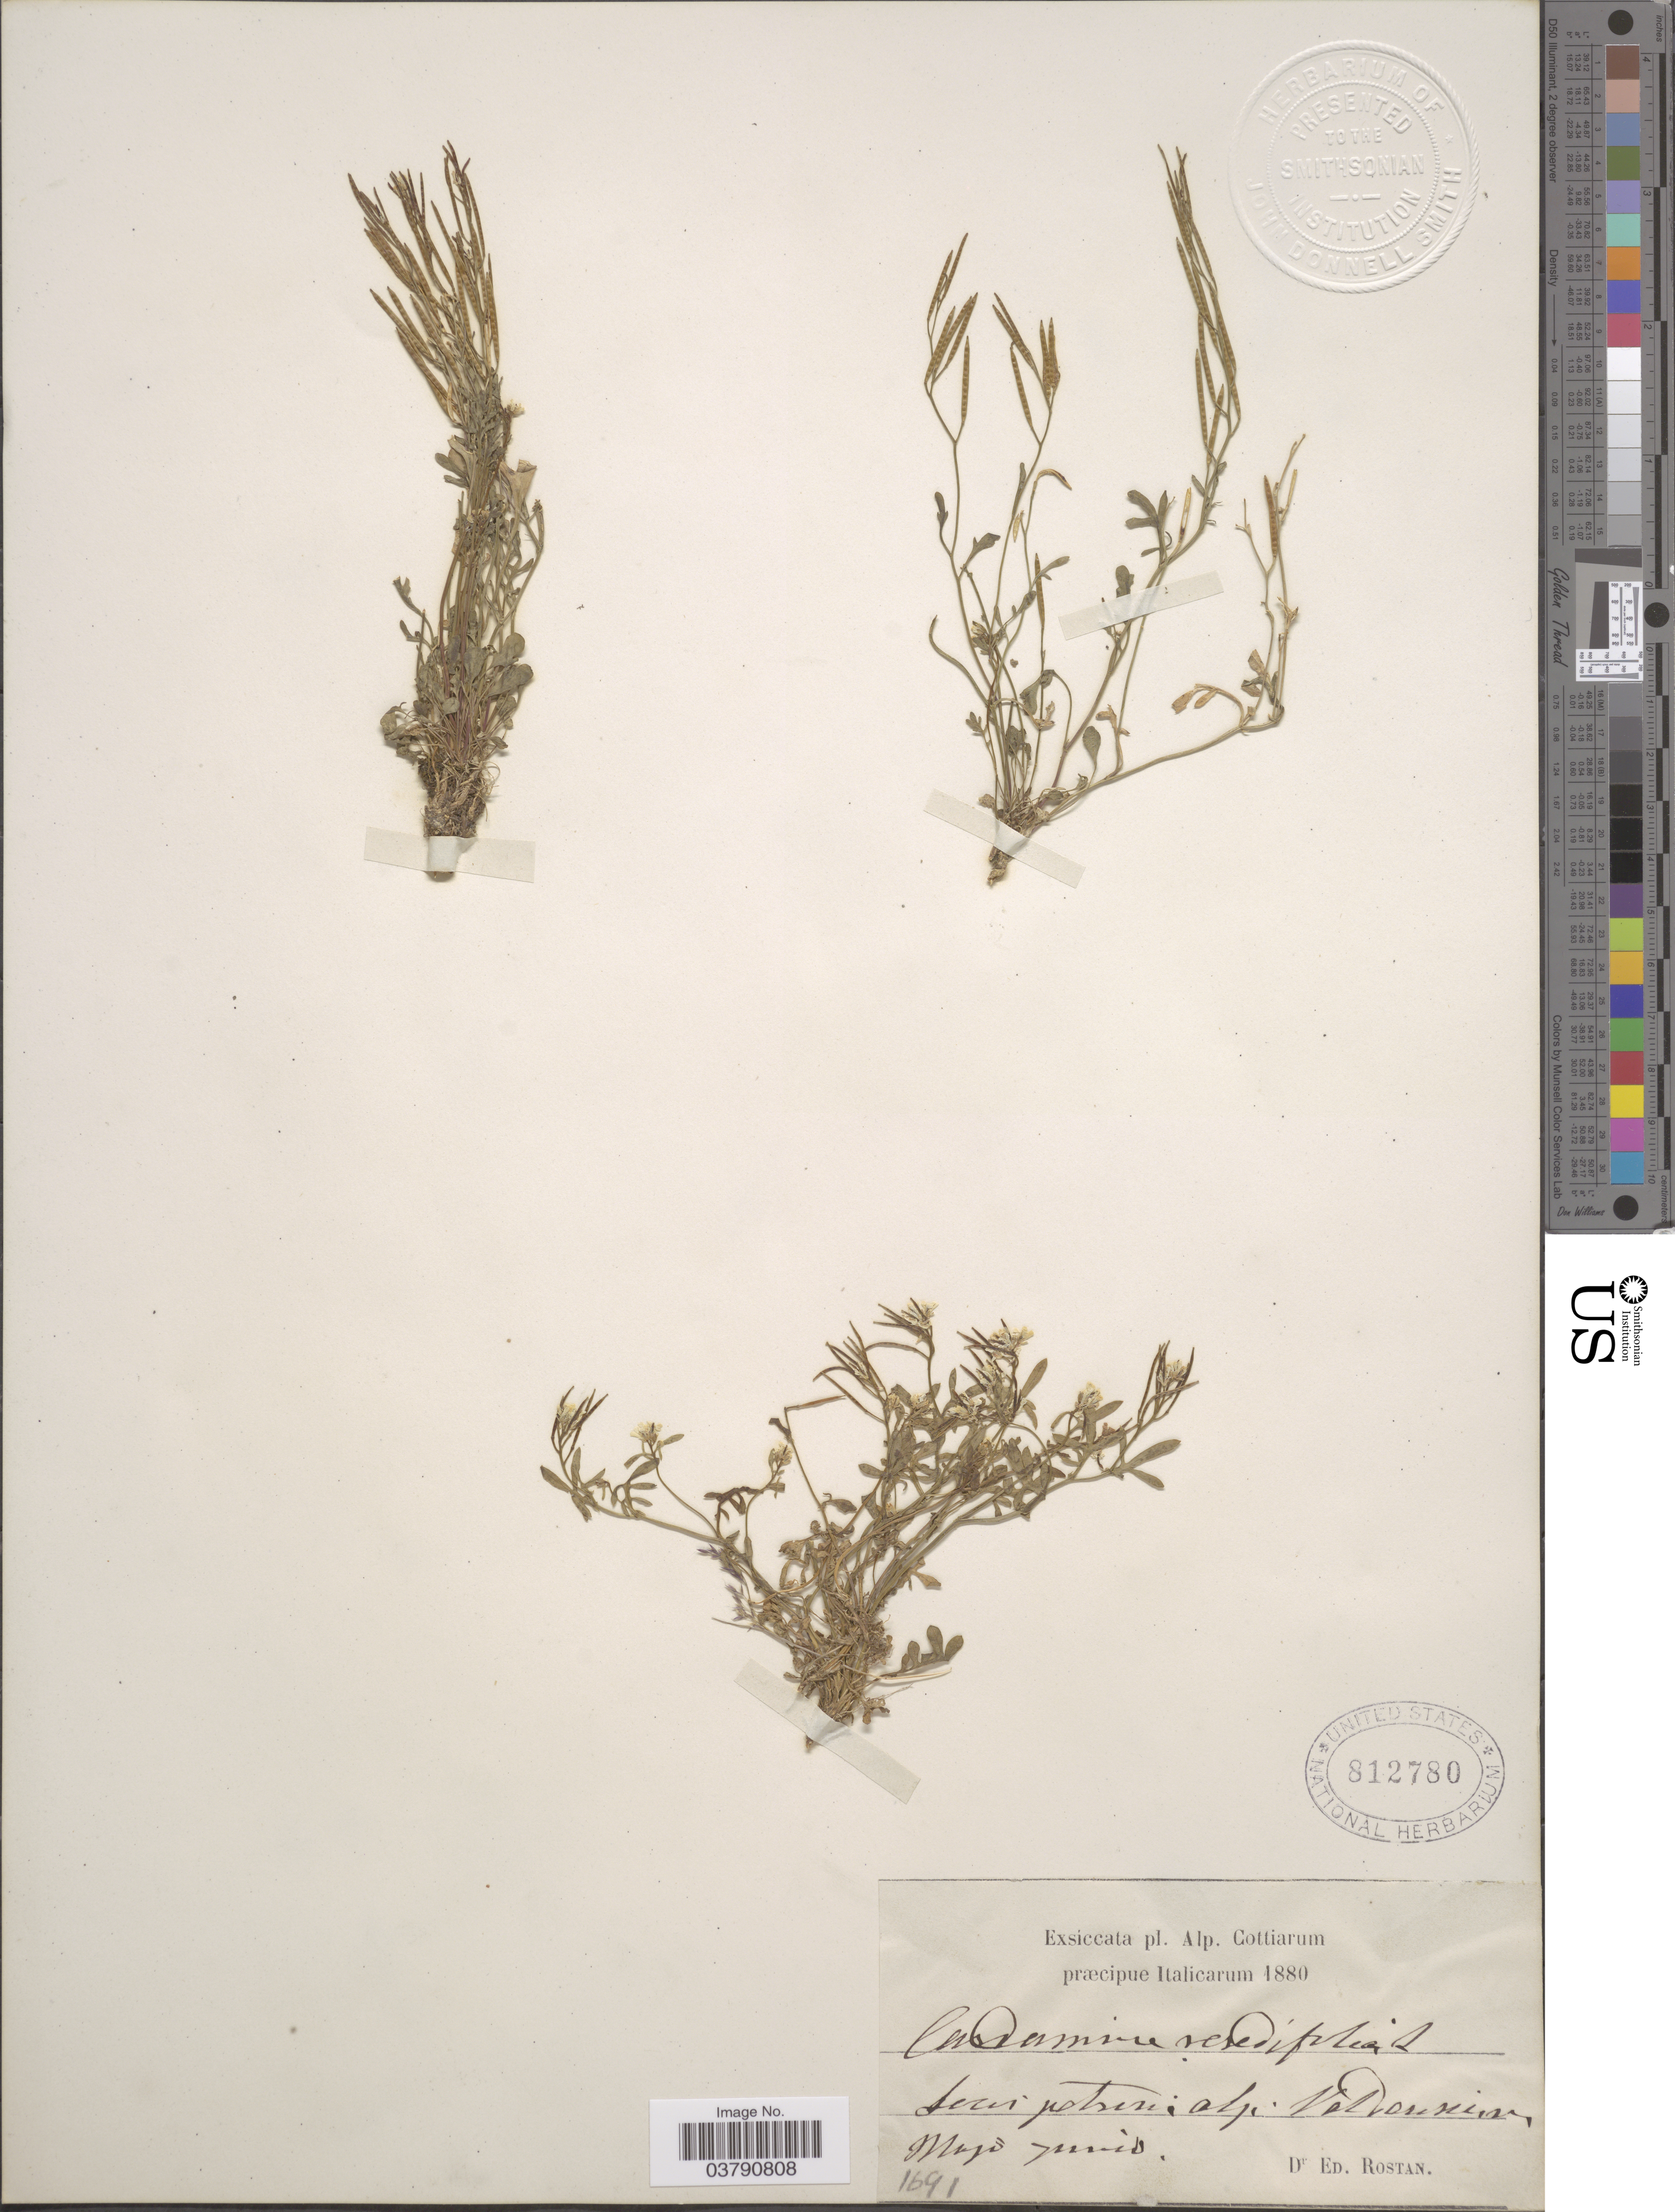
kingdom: Plantae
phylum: Tracheophyta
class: Magnoliopsida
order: Brassicales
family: Brassicaceae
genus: Cardamine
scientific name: Cardamine resedifolia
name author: L.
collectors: E. Rostan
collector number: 1691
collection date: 1880-05/1880-06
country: Italy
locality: Pl. Alp. Cottiarum præcipue Italicarum.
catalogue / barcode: US 812780